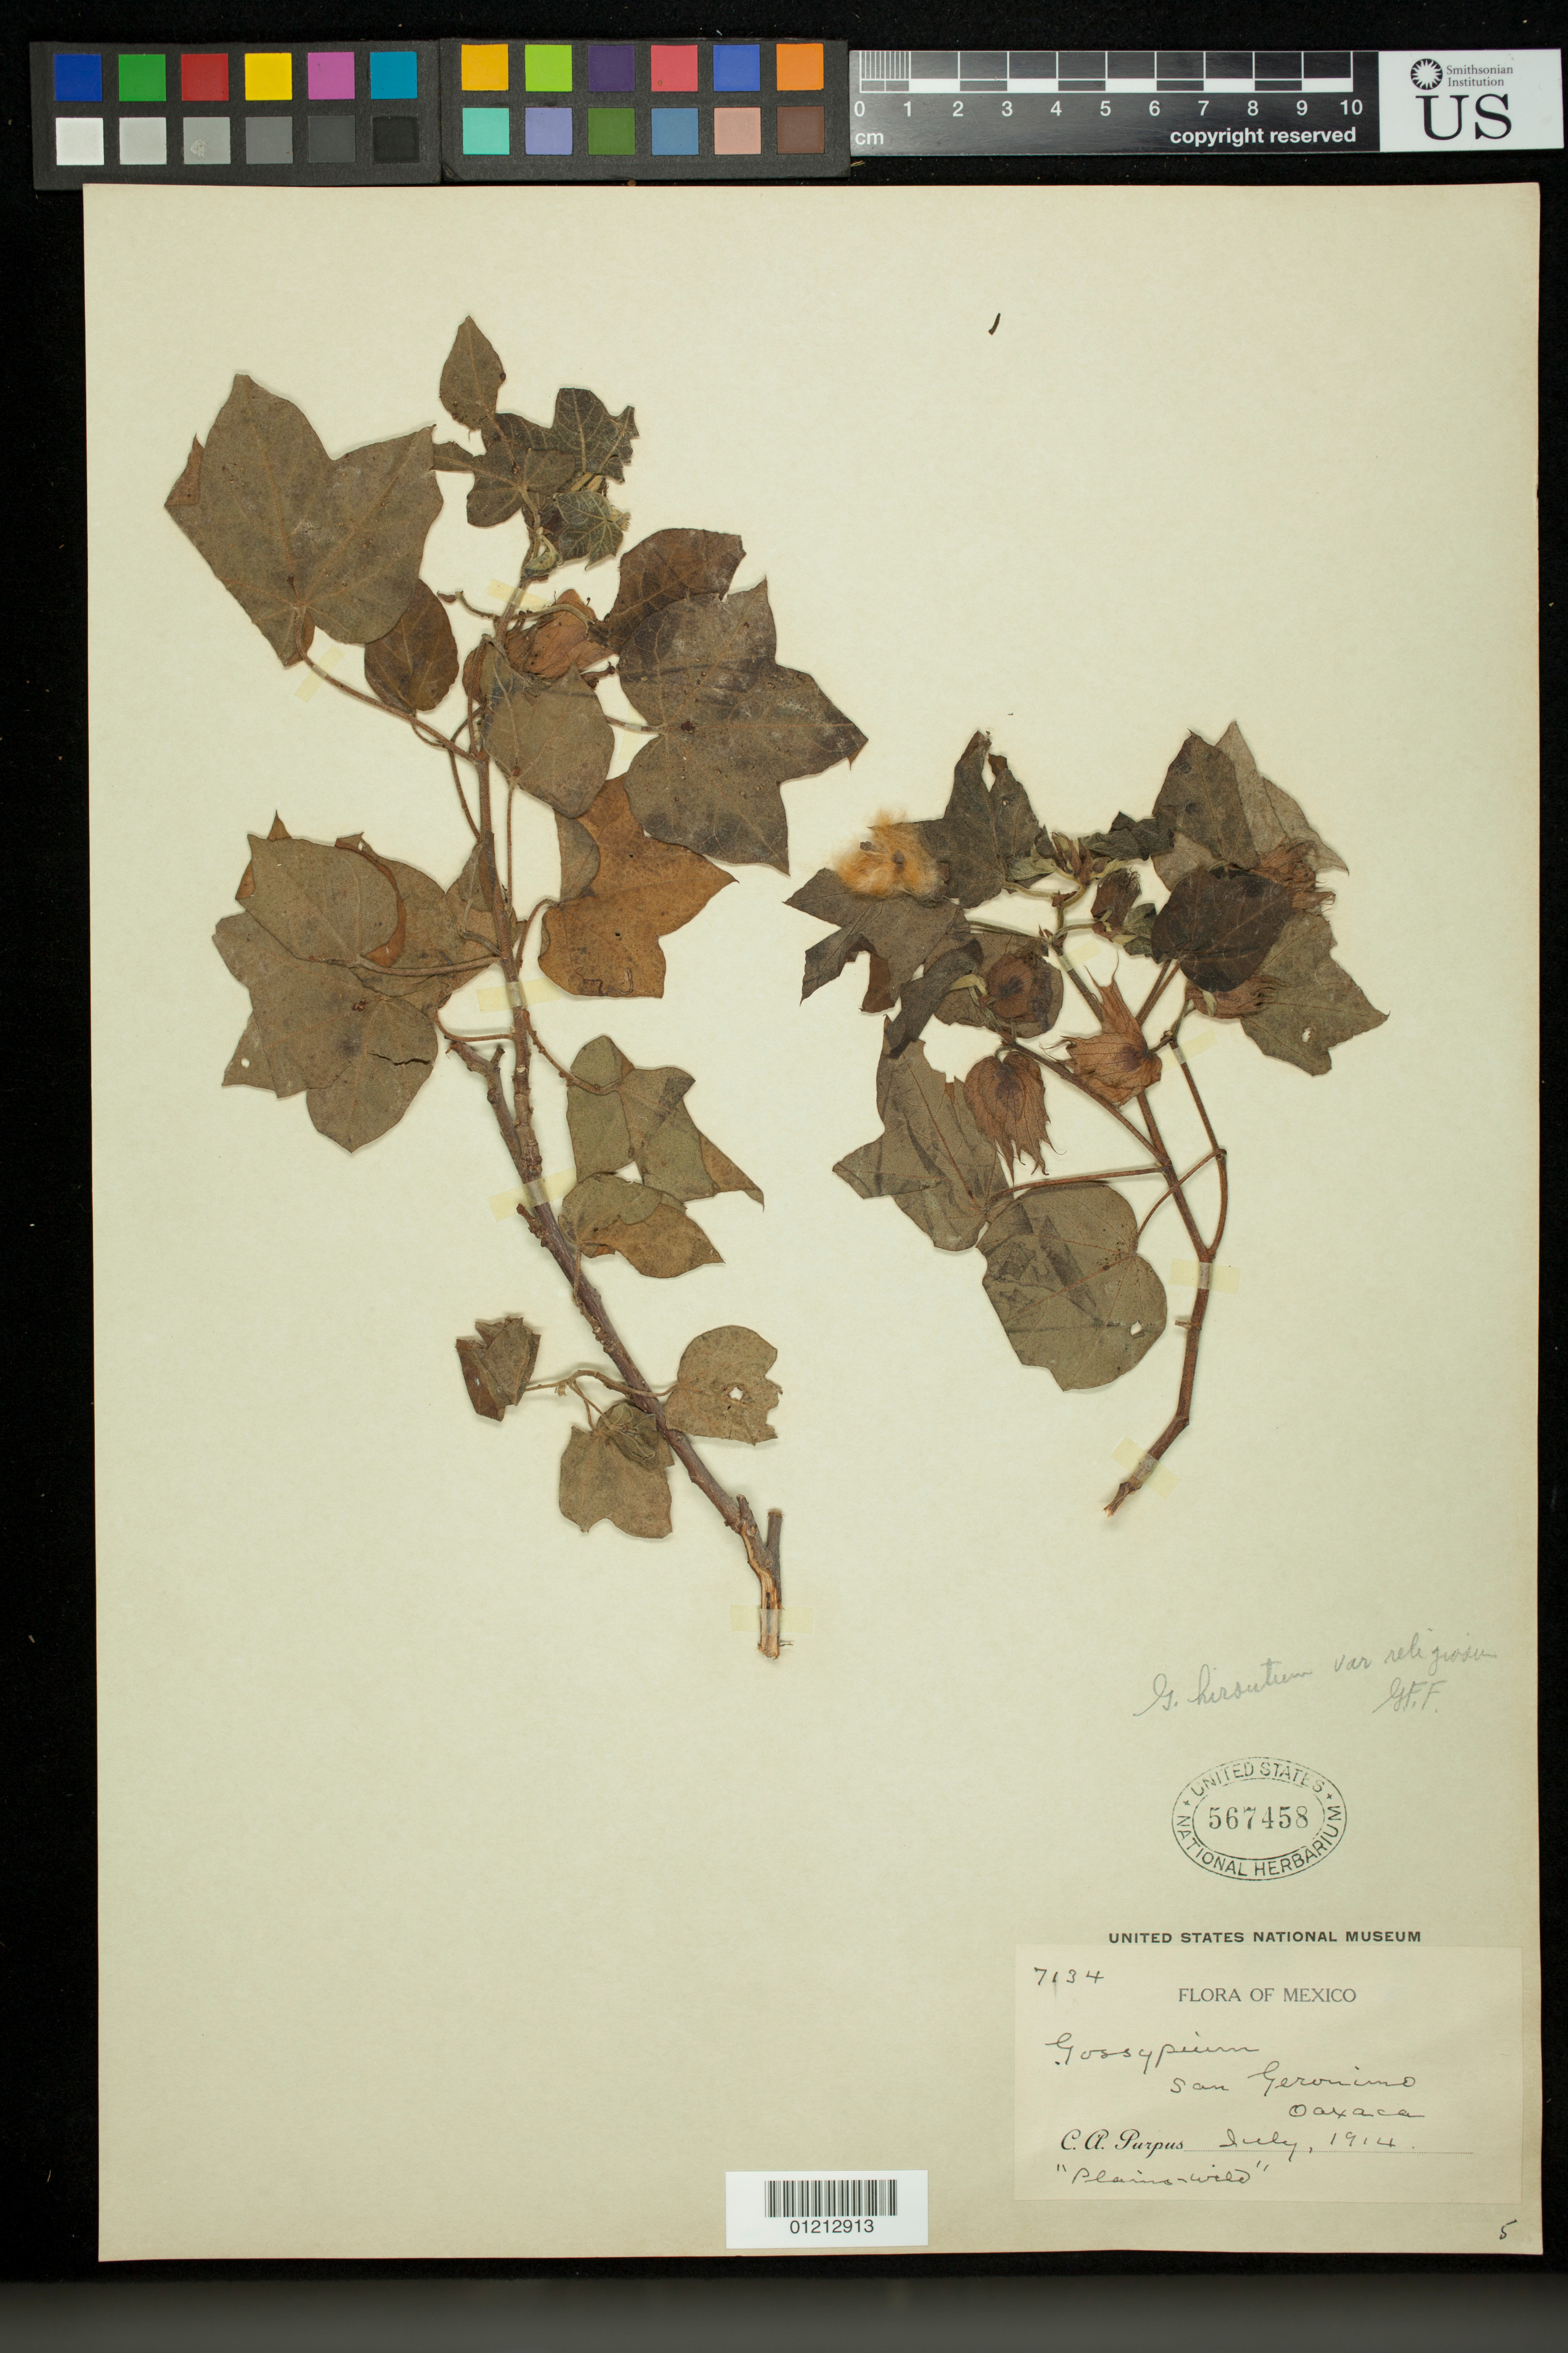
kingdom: Plantae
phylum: Tracheophyta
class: Magnoliopsida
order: Malvales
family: Malvaceae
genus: Gossypium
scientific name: Gossypium religiosum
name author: L.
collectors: C. A. Purpus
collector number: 7134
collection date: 1914-07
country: Mexico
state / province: Oaxaca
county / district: San Geronimo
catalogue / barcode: US 567458